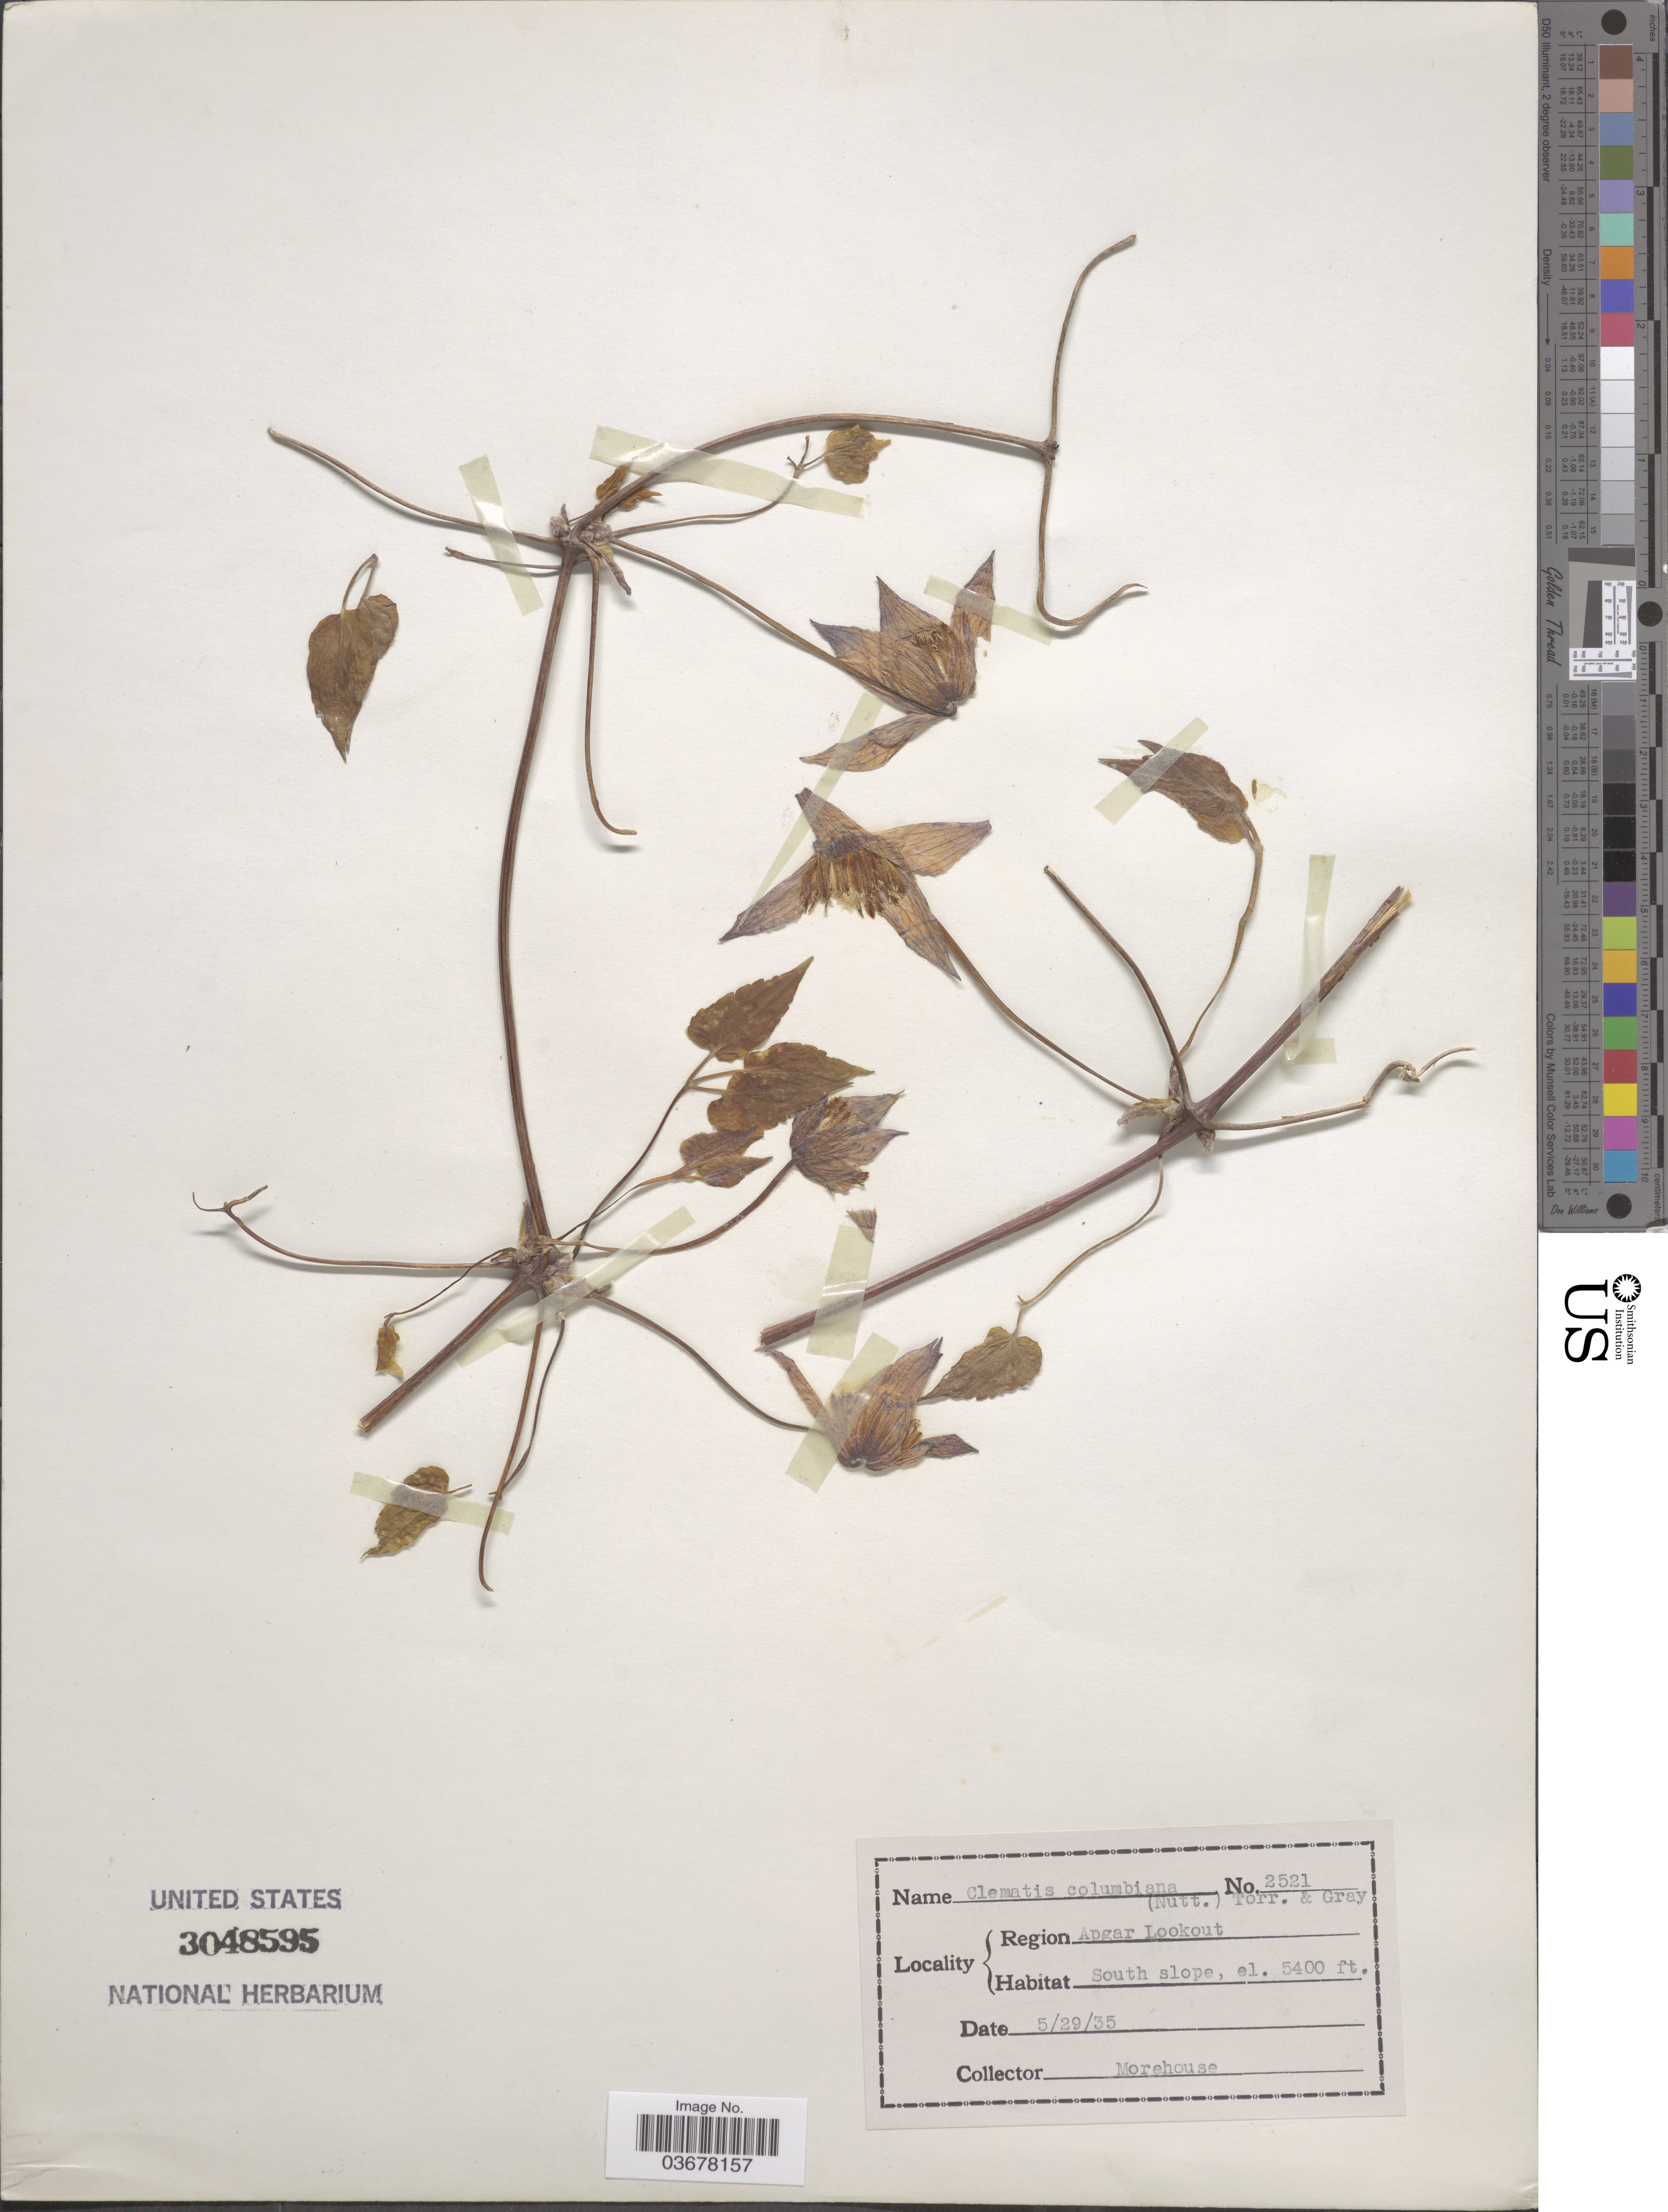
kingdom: Plantae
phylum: Tracheophyta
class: Magnoliopsida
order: Ranunculales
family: Ranunculaceae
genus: Clematis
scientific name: Clematis occidentalis var. grosseserrata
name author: (Rydb.) J.S. Pringle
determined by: Strong, M. T., (US), Smithsonian Institution - National Museum of Natural History (UNITED STATES)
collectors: Morehouse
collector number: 2521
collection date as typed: Transcribed d/m/y: 29/5/35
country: United States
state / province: Montana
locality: Region Apgar Lookout.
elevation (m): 1646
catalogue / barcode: US 3048595